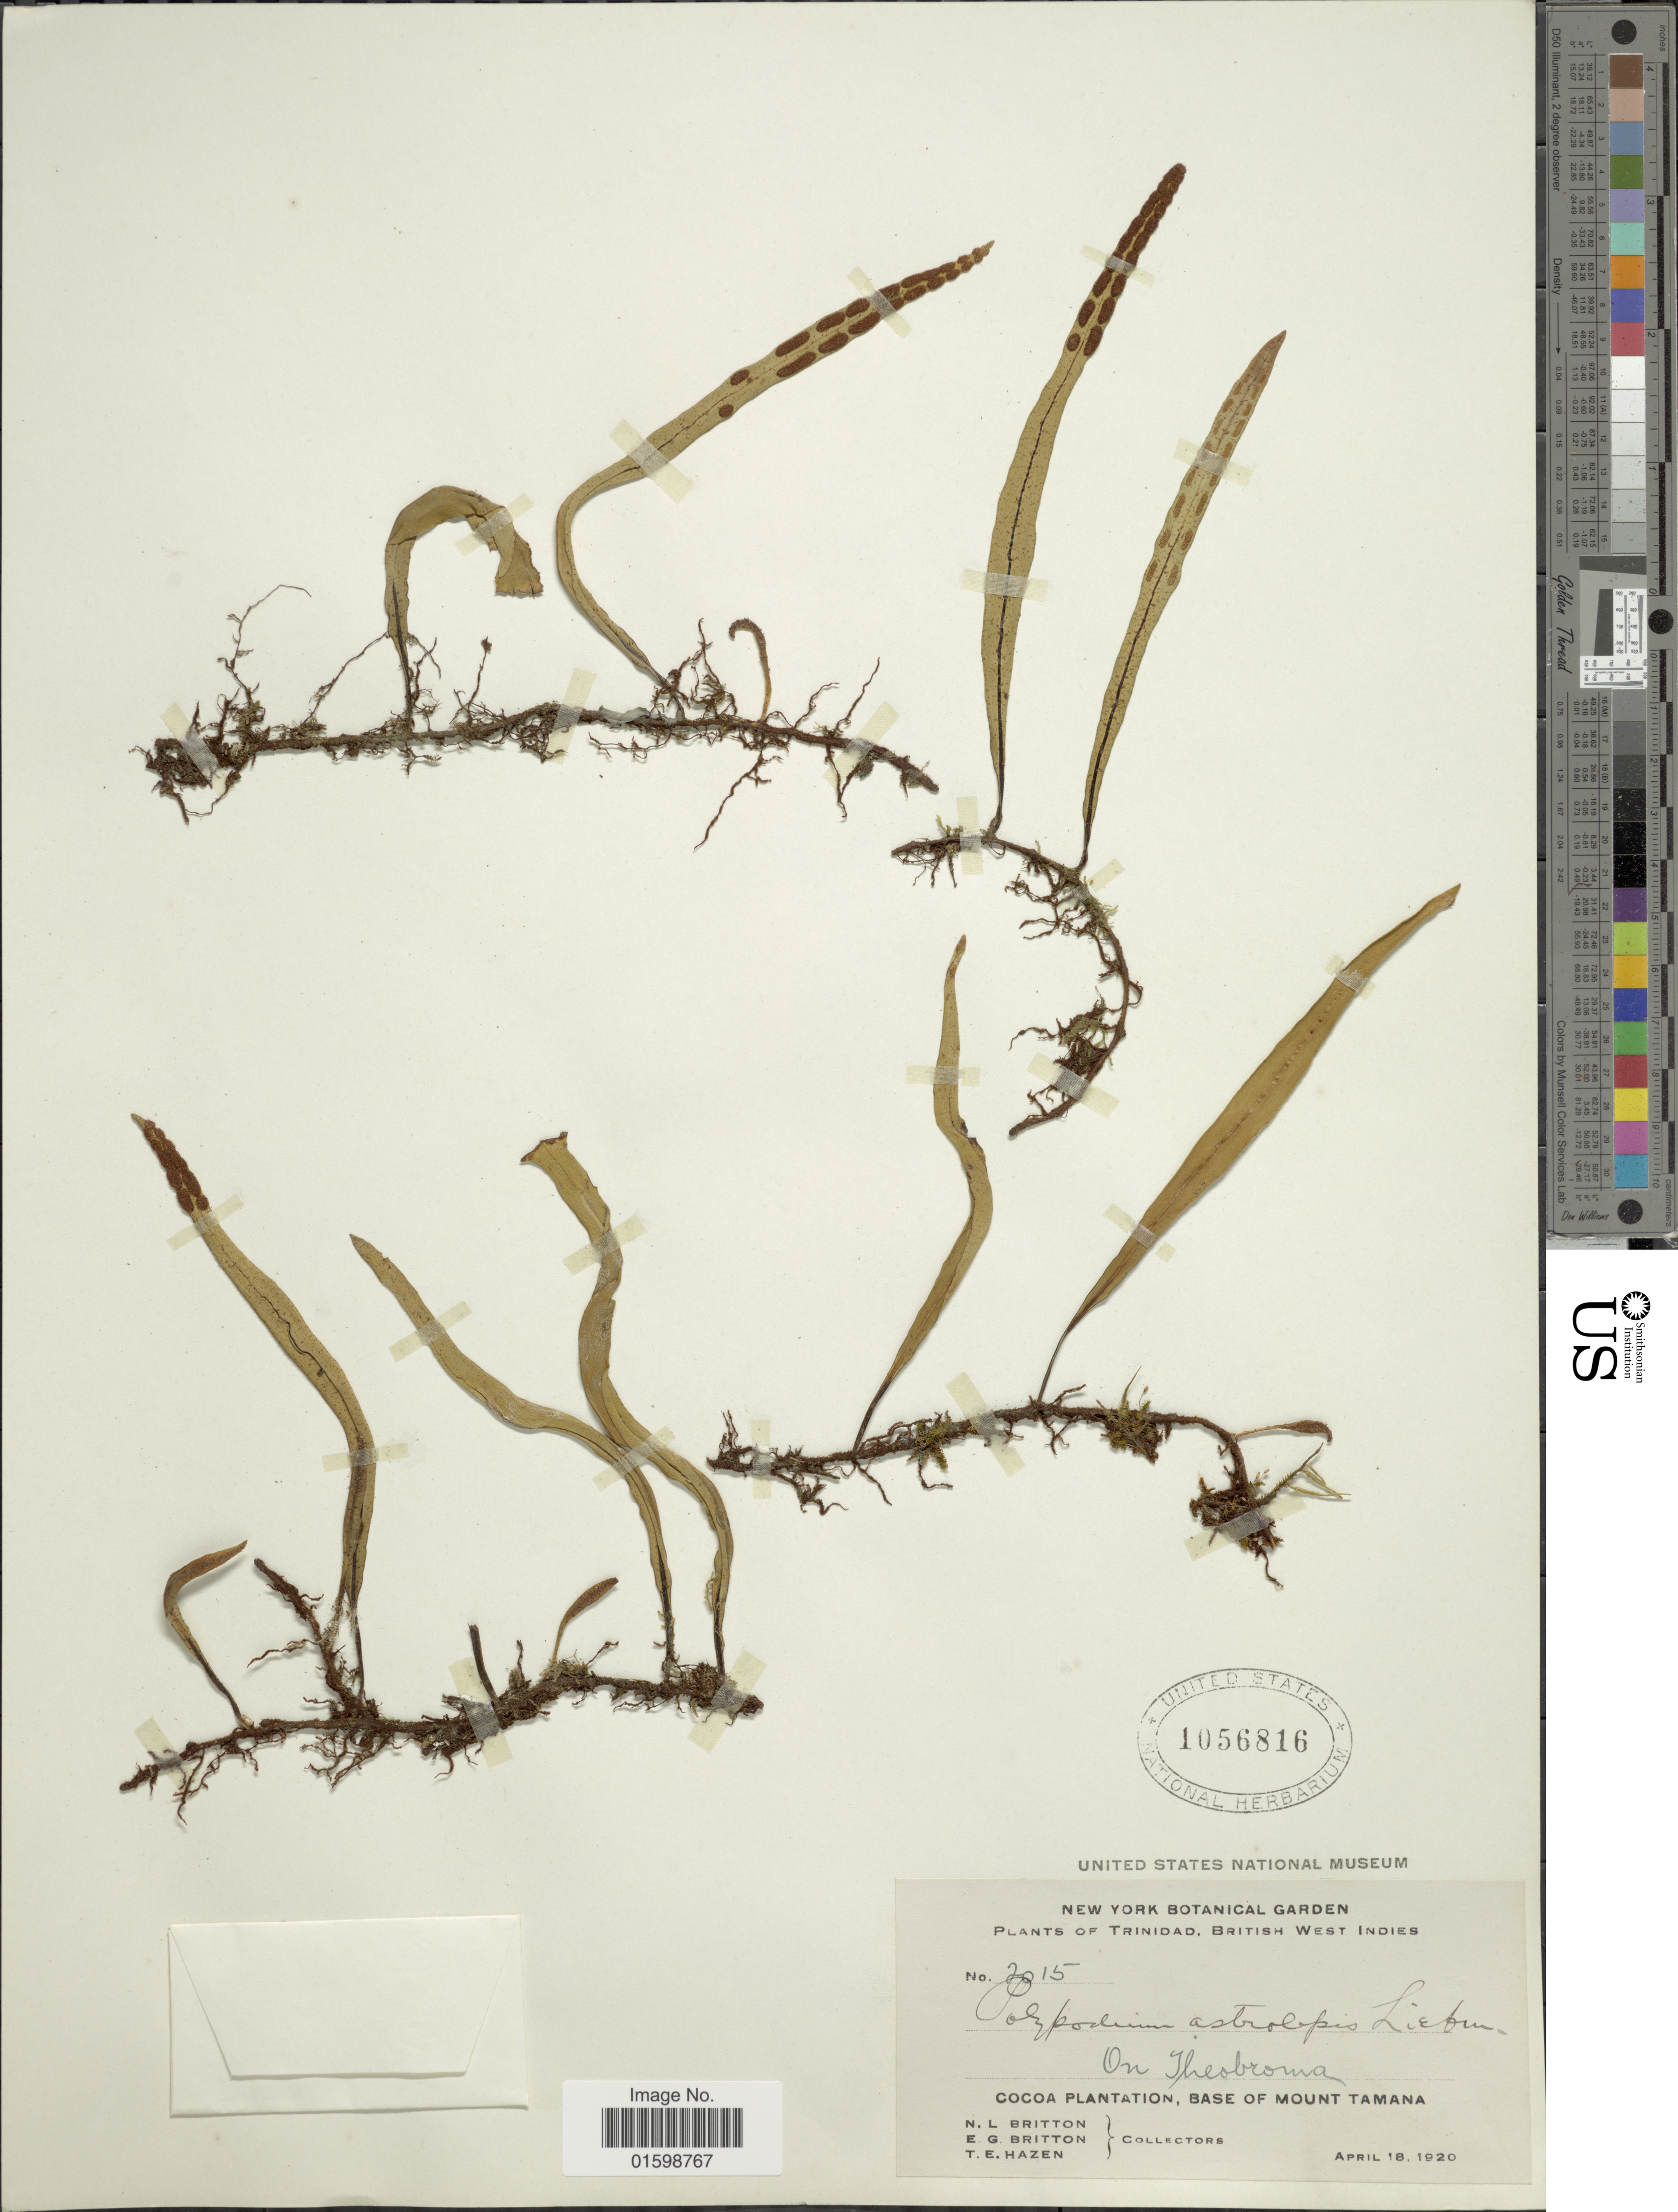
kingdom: Plantae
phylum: Tracheophyta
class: Polypodiopsida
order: Polypodiales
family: Polypodiaceae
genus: Pleopeltis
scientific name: Pleopeltis astrolepis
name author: (Liebm.) E. Fourn.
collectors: N. Britton, E. G. Britton & T. E. Hazen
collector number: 2015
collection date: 1920-04-18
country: Trinidad and Tobago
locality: Trinidad, British West Indies, on Theobroma, cocoa plantation, base of Mount Tamana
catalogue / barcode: US 1056816